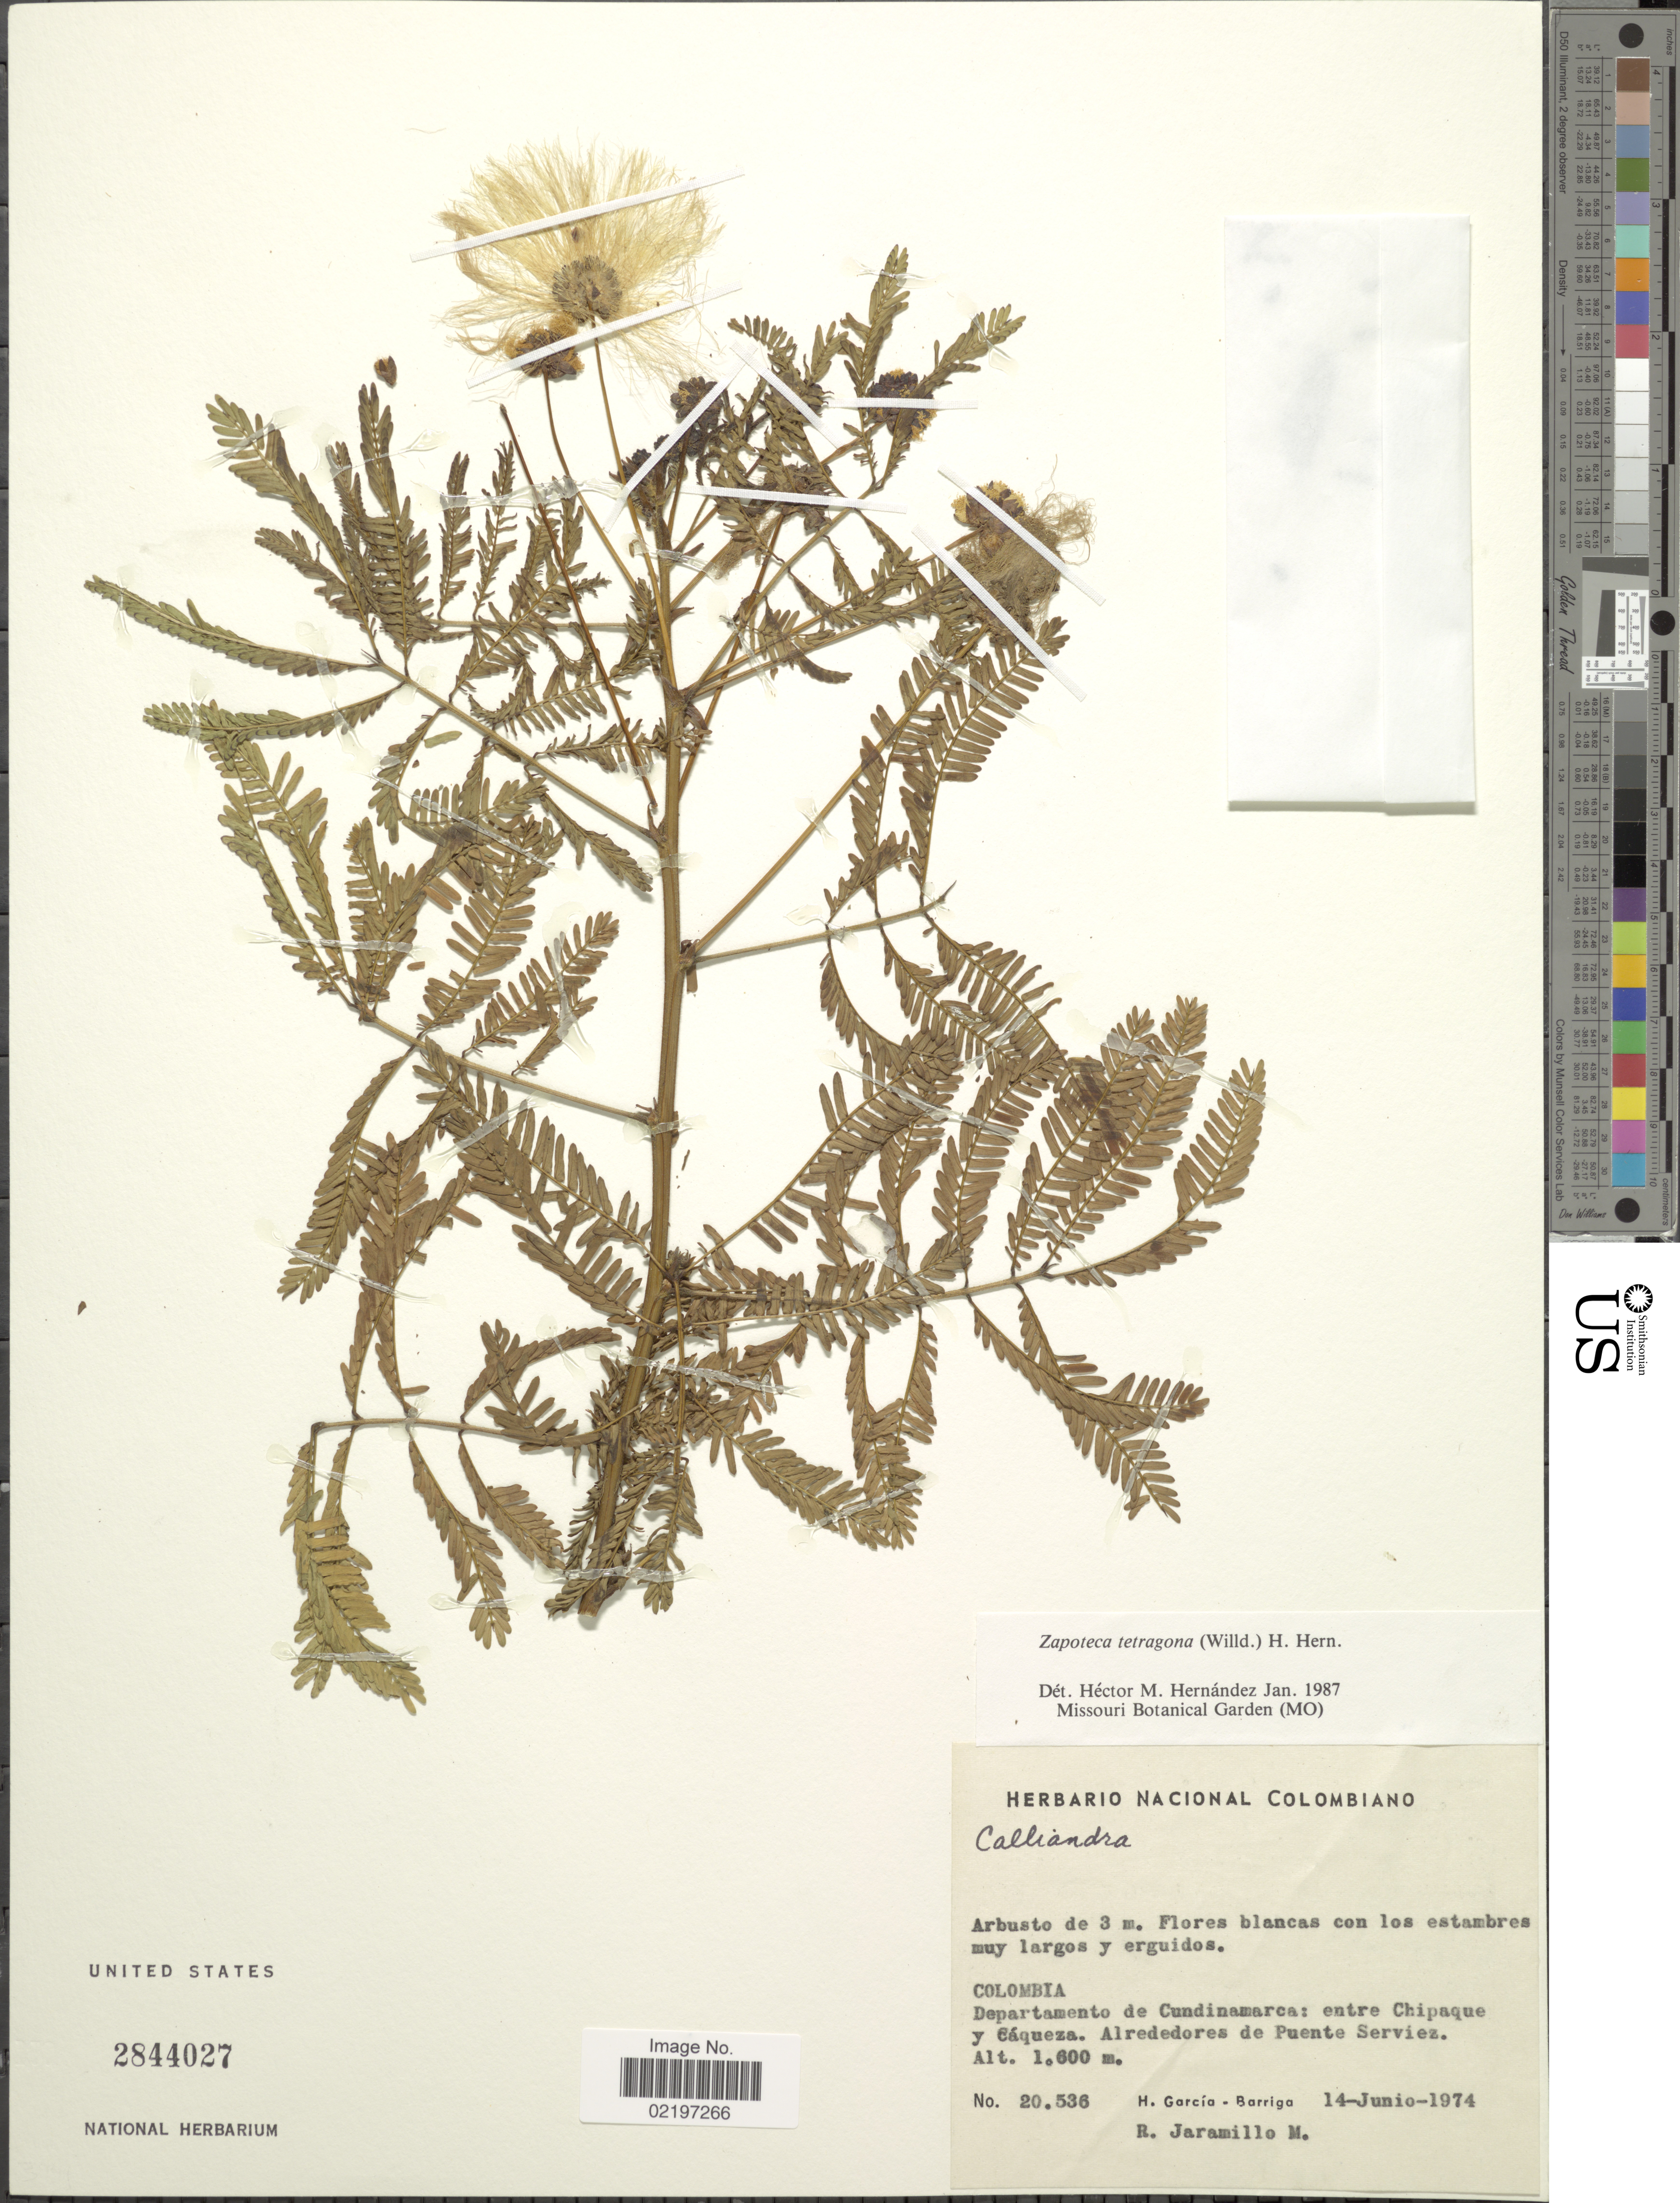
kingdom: Plantae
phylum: Tracheophyta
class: Magnoliopsida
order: Fabales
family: Fabaceae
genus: Zapoteca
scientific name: Zapoteca tetragona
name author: (Willd.) H.M. Hern.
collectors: H. García Barriga & R. Jaramillo M.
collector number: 20.536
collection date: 1974-06-14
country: Colombia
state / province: Cundinamarca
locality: Departamento de Cundinamarca: entre Chipaque y Eaqueza, Alrededores de Puente Serviez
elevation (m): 1600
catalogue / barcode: US 2844027